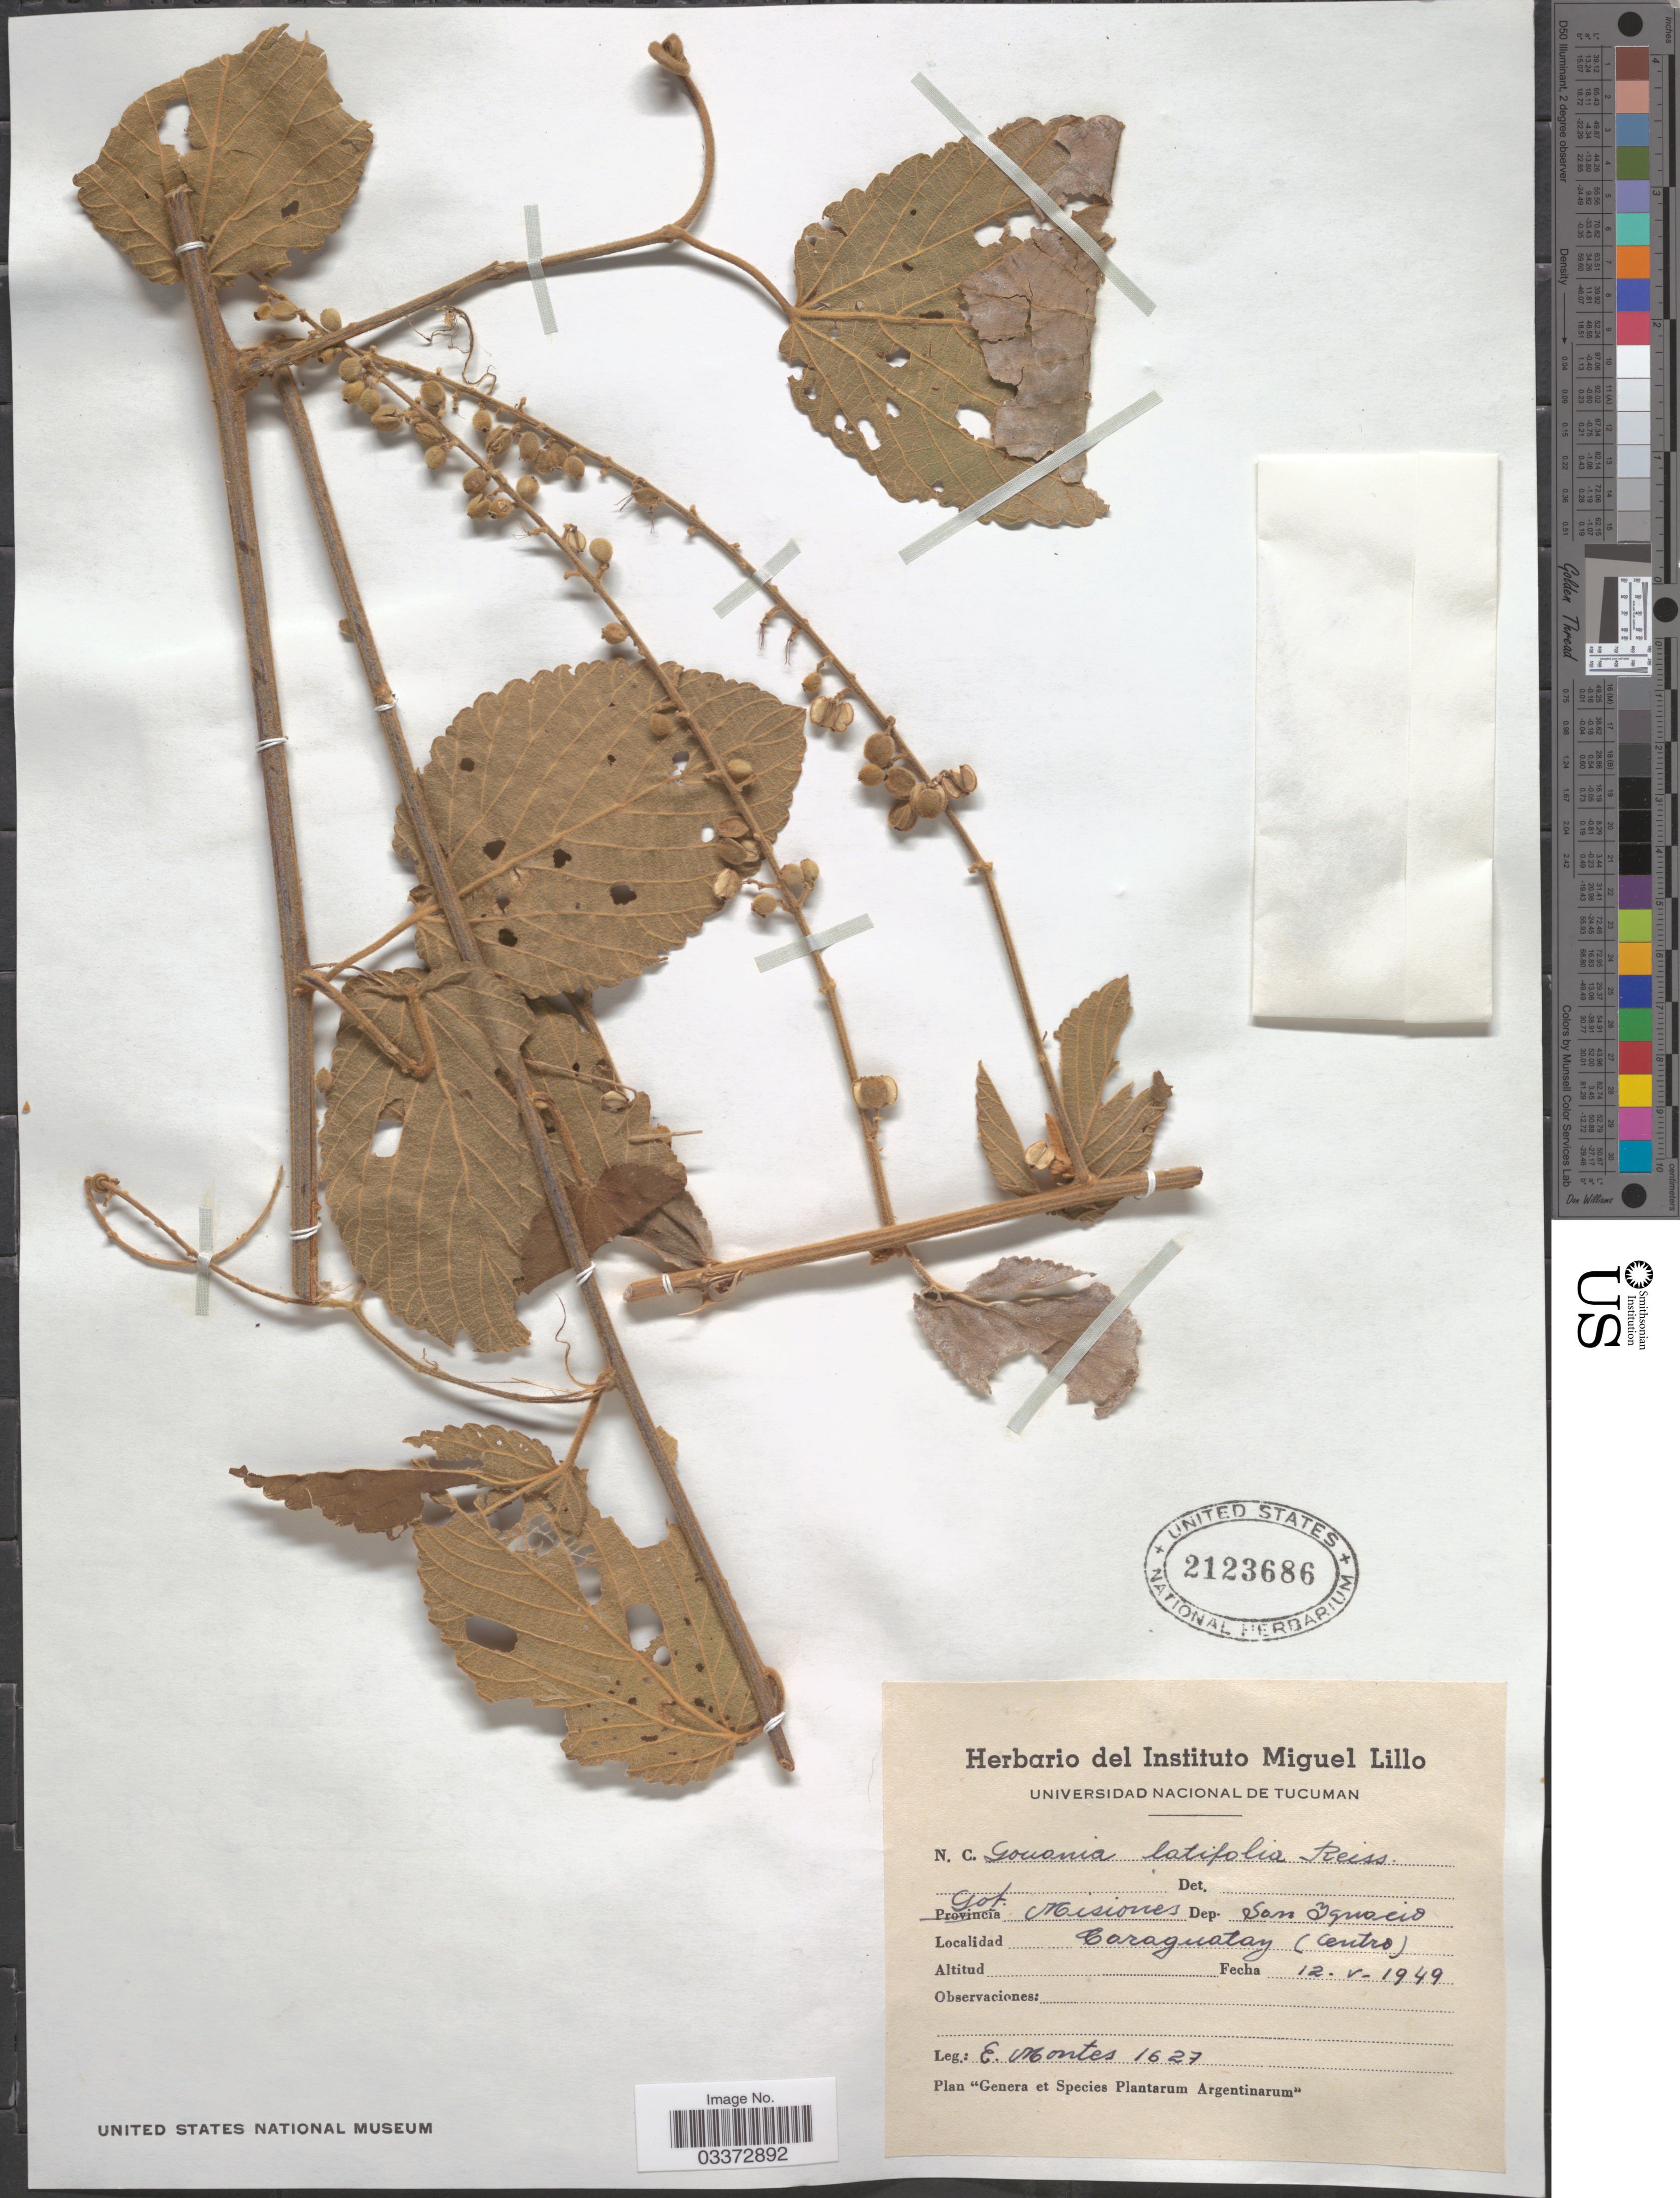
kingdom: Plantae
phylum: Tracheophyta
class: Magnoliopsida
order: Rosales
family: Rhamnaceae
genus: Gouania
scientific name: Gouania latifolia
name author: Reissek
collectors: E. Montes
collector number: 1627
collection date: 1949-05-12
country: Argentina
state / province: Misiones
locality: Gob. Misiones. Dep. San Ignacio. Caraguatay (Centro).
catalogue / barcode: US 2123686